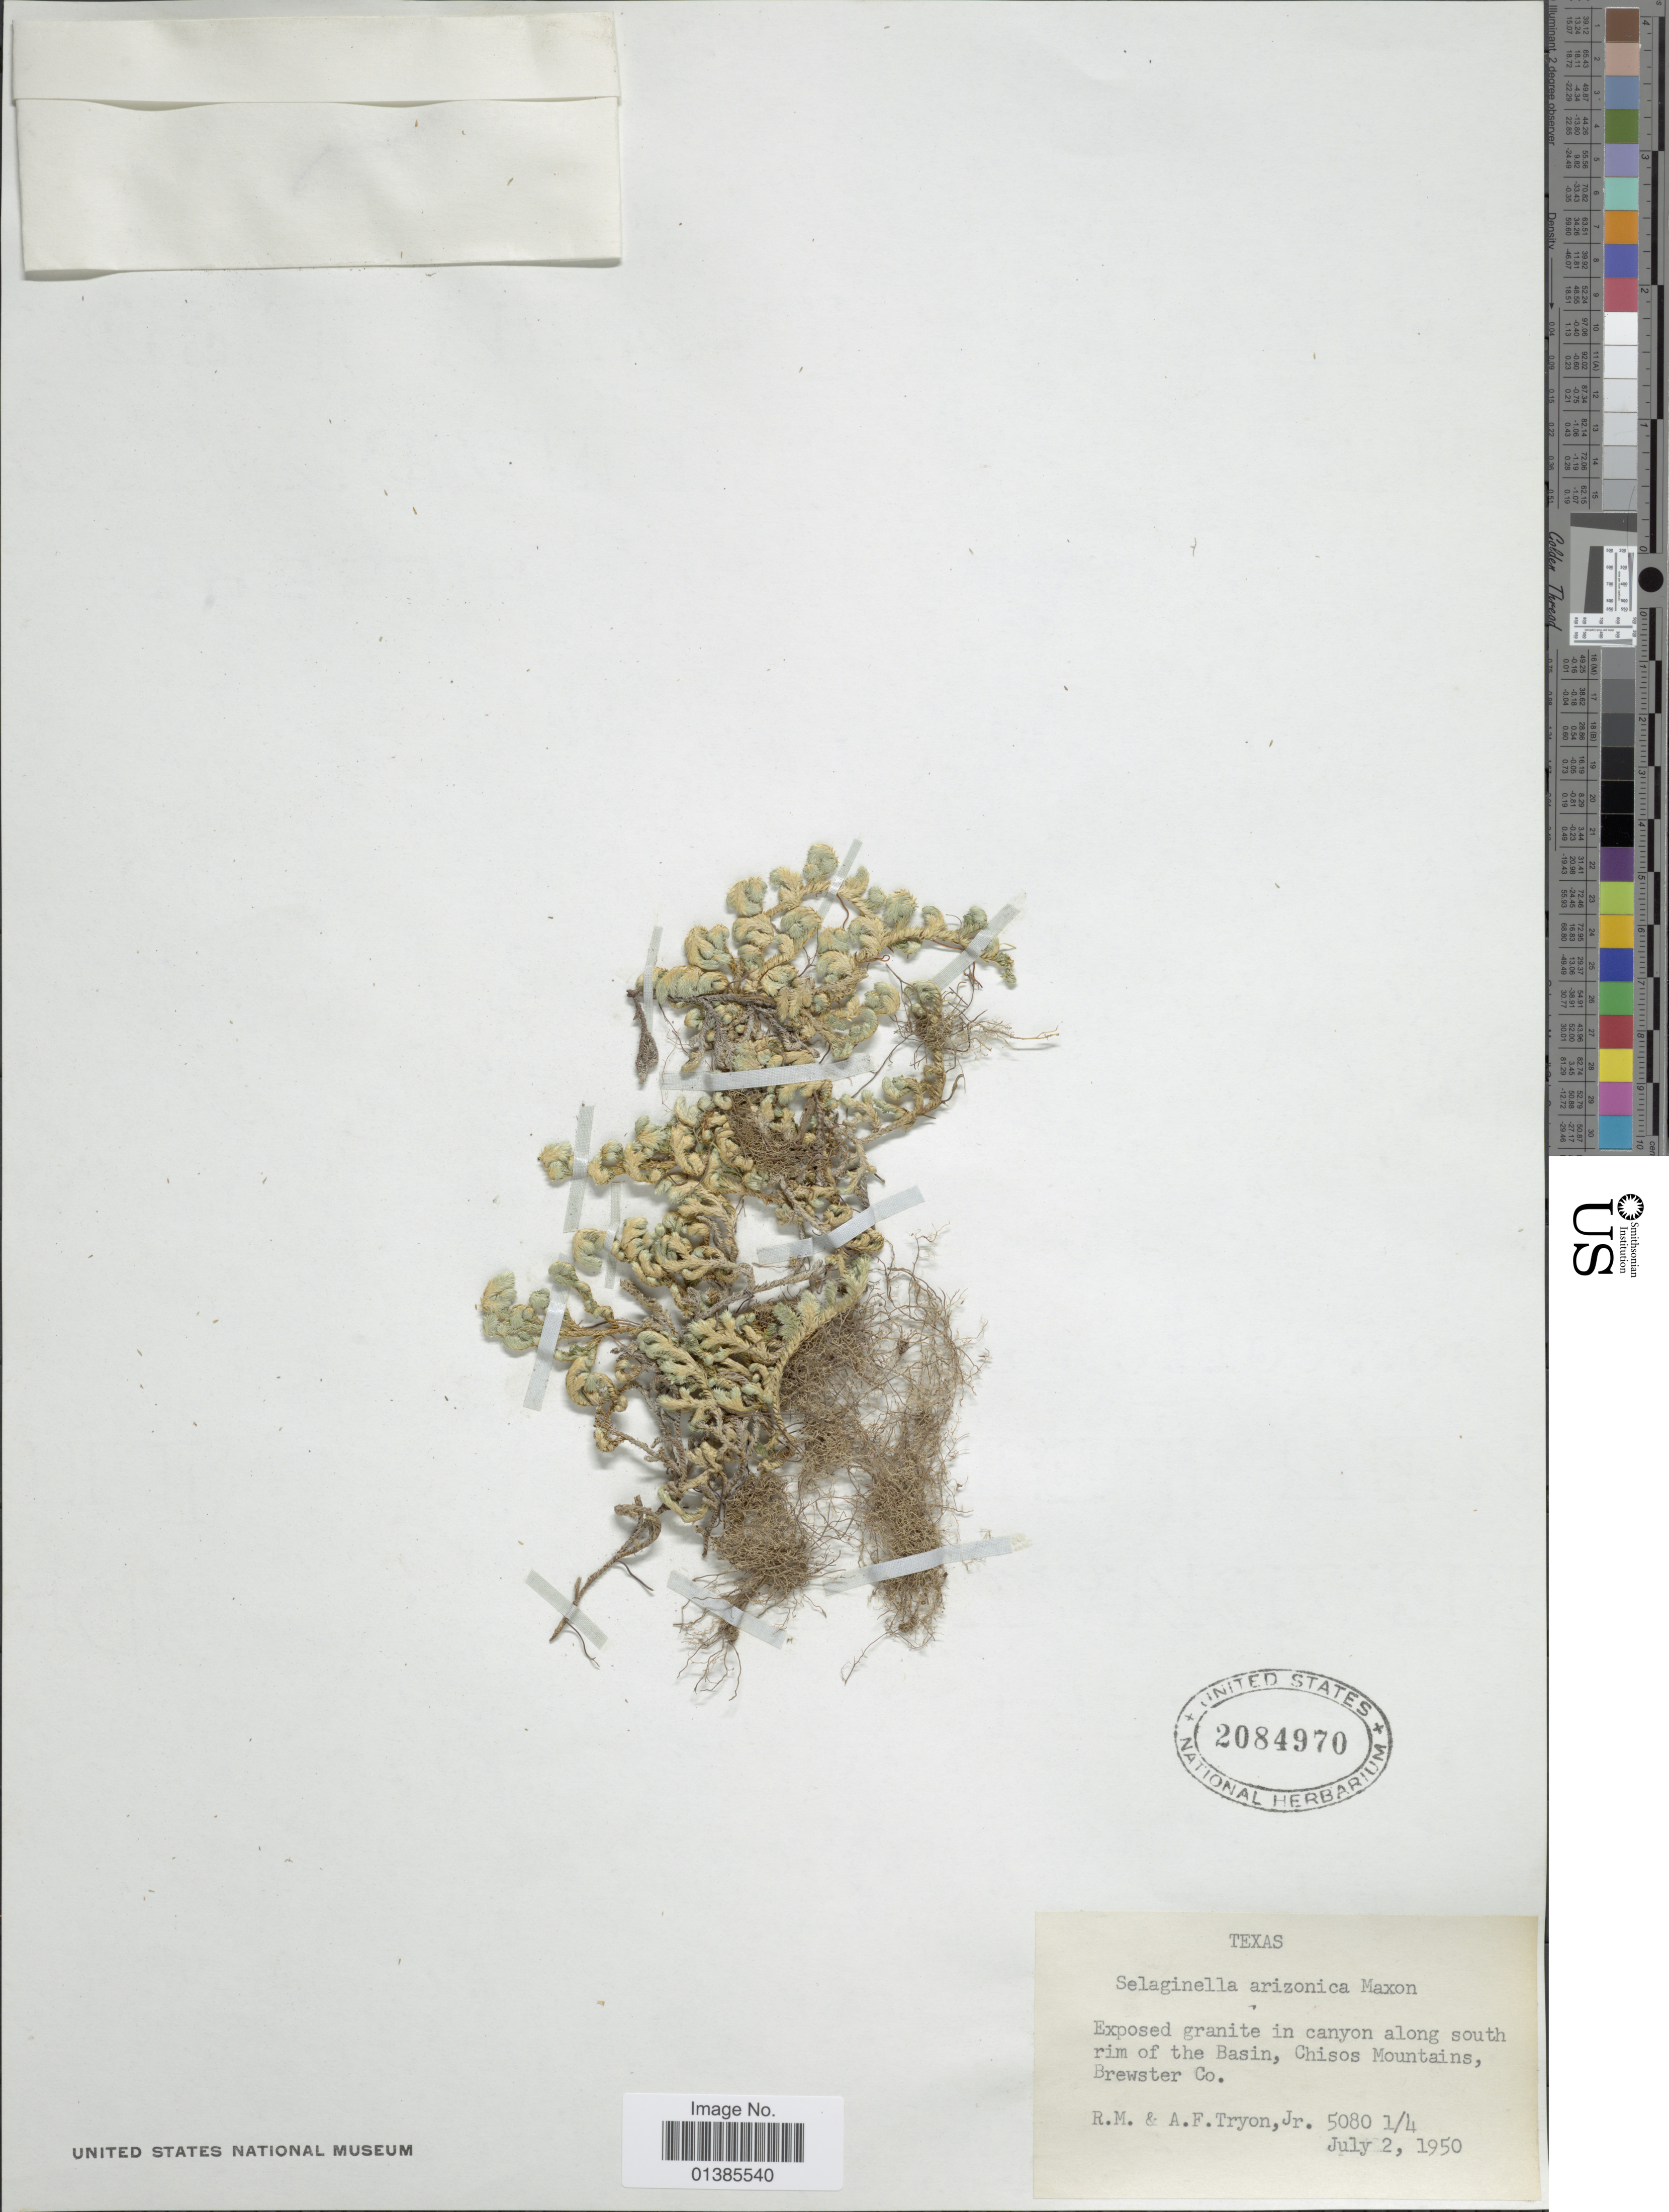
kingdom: Plantae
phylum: Tracheophyta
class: Lycopodiopsida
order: Selaginellales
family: Selaginellaceae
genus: Selaginella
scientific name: Selaginella arizonica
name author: Maxon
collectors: R. M. Tryon & A. F. Tryon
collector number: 5080 1/4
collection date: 1950-07-02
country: United States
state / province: Texas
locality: Exposed granite in canyon along south rim of the Basin, Chisos Mountains, Brewster Co.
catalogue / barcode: US 2084970